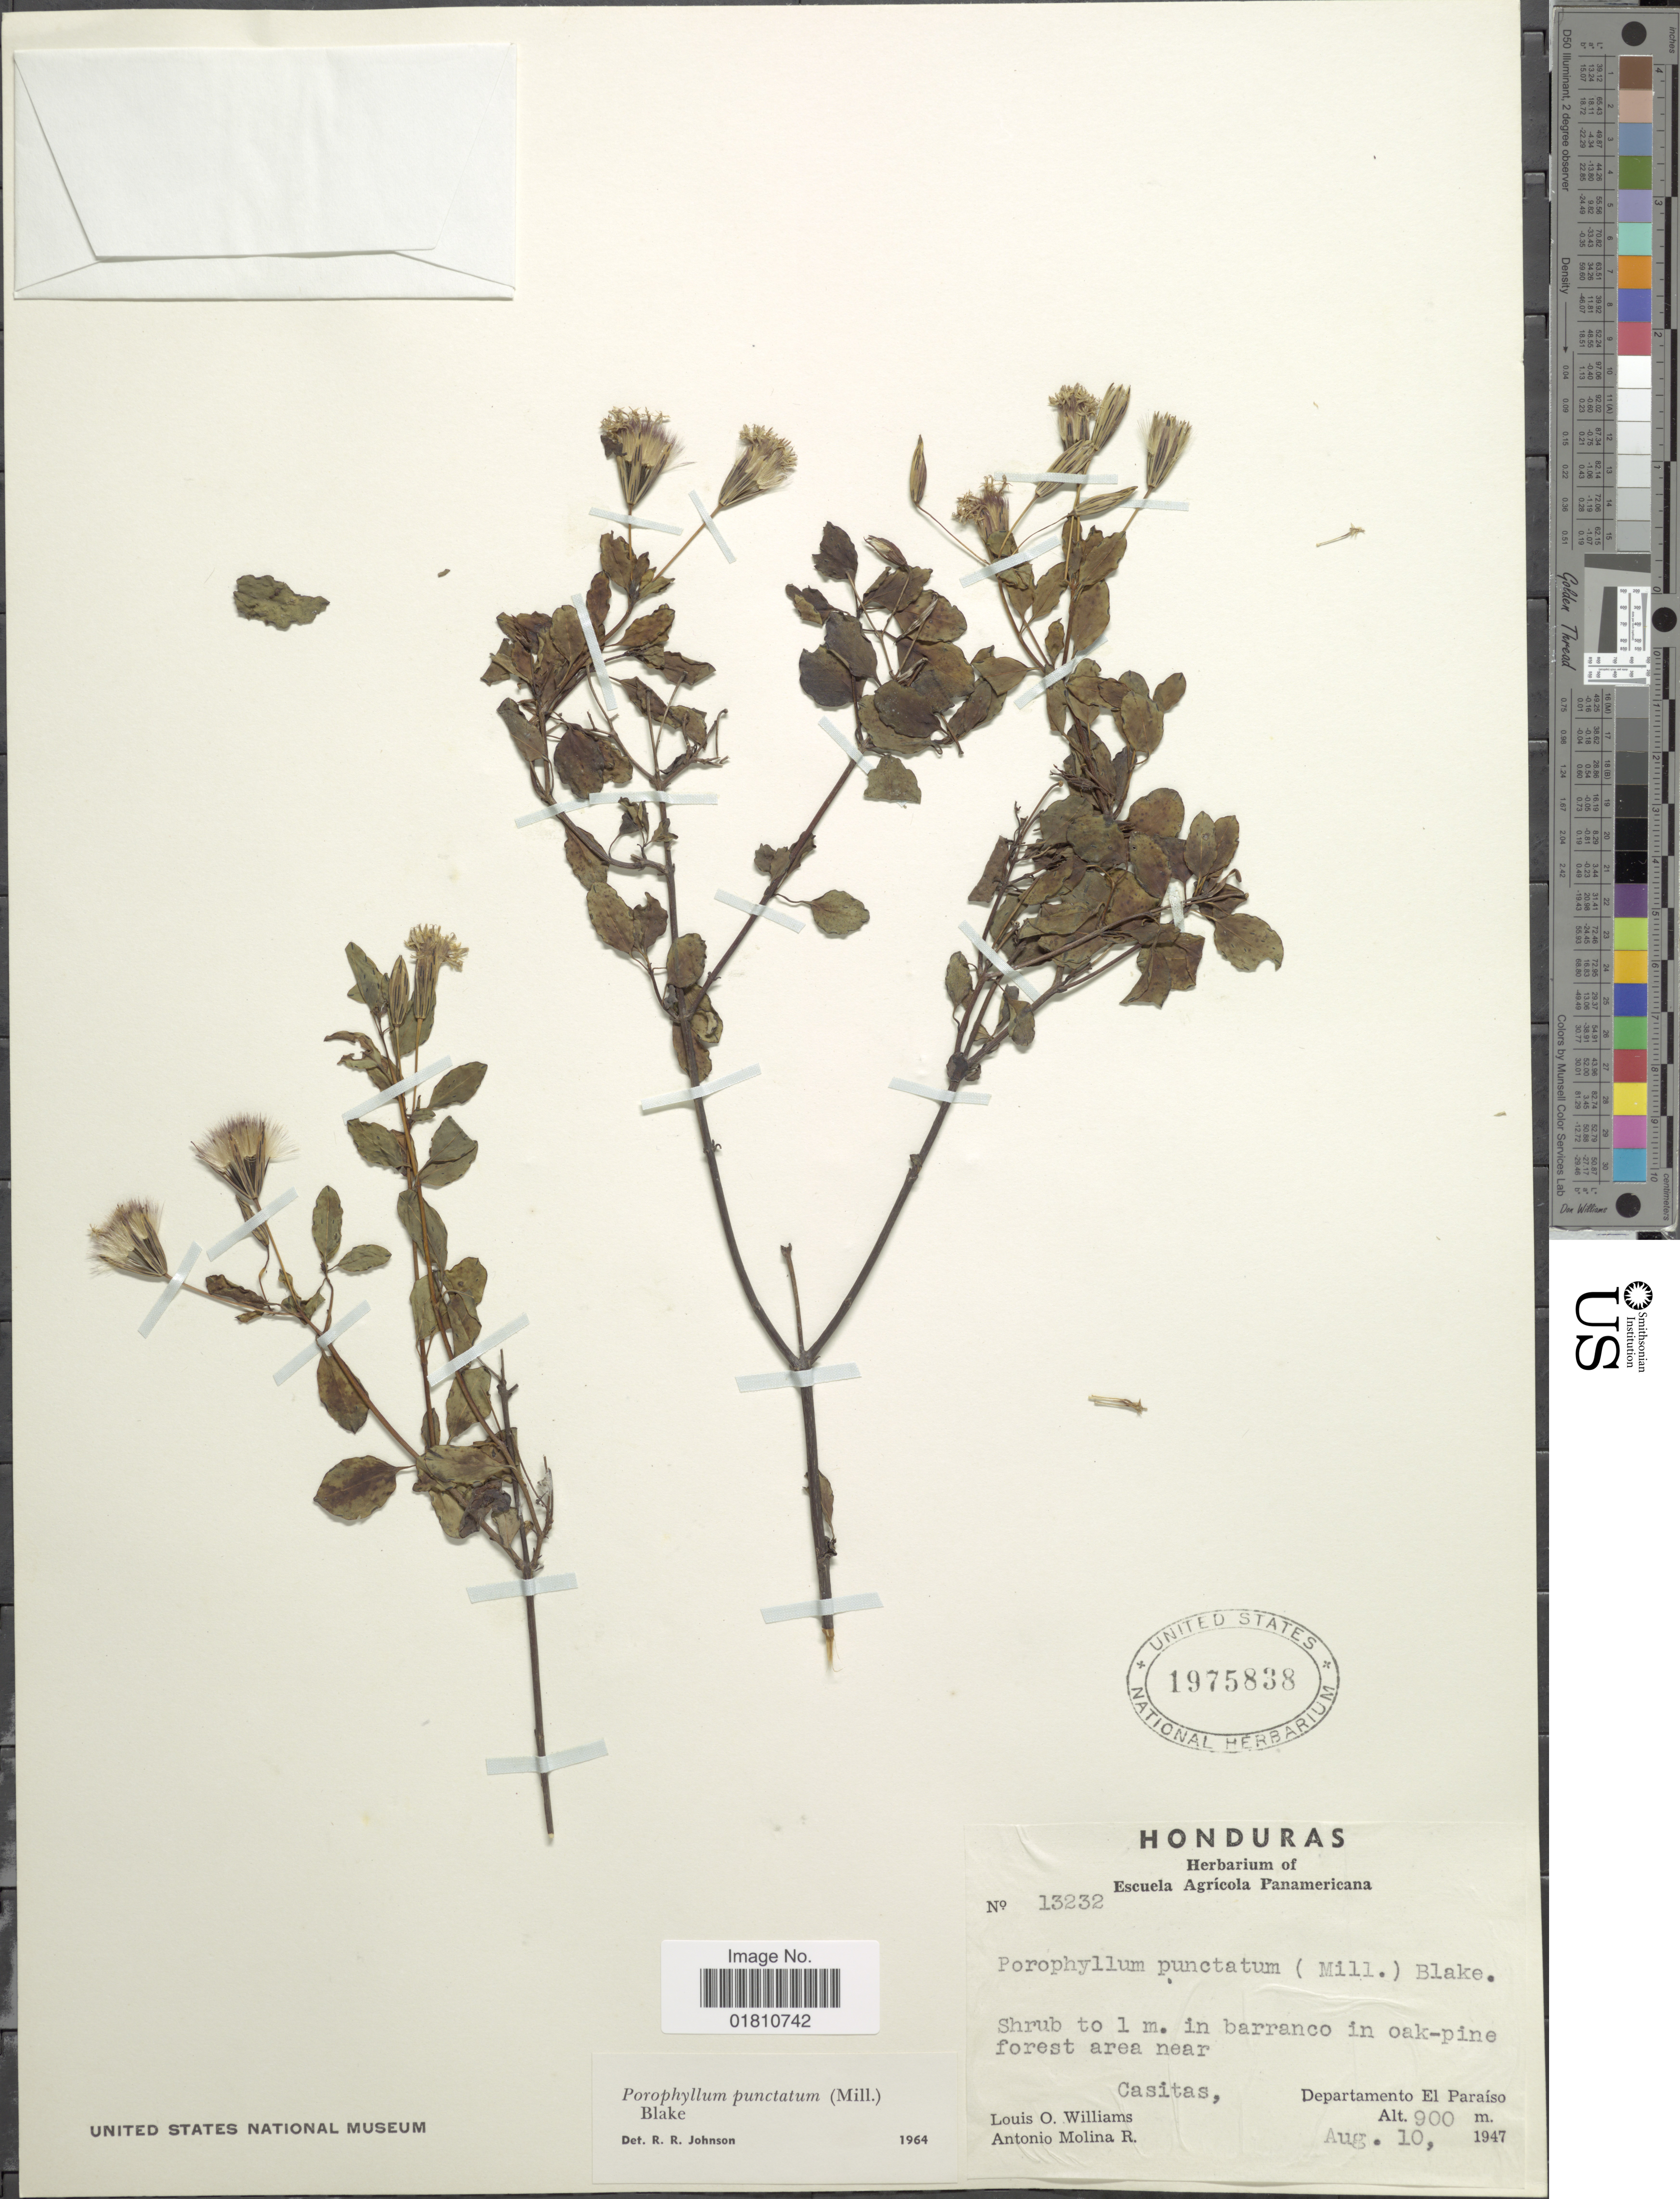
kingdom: Plantae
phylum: Tracheophyta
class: Magnoliopsida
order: Asterales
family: Asteraceae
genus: Porophyllum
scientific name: Porophyllum punctatum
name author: (Mill.) S.F. Blake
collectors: L. O. Williams & A. Molina R.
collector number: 13232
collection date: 1947-08-10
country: Honduras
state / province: El Paraíso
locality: In oak-pine forest area near Casitas.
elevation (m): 900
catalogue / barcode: US 1975838